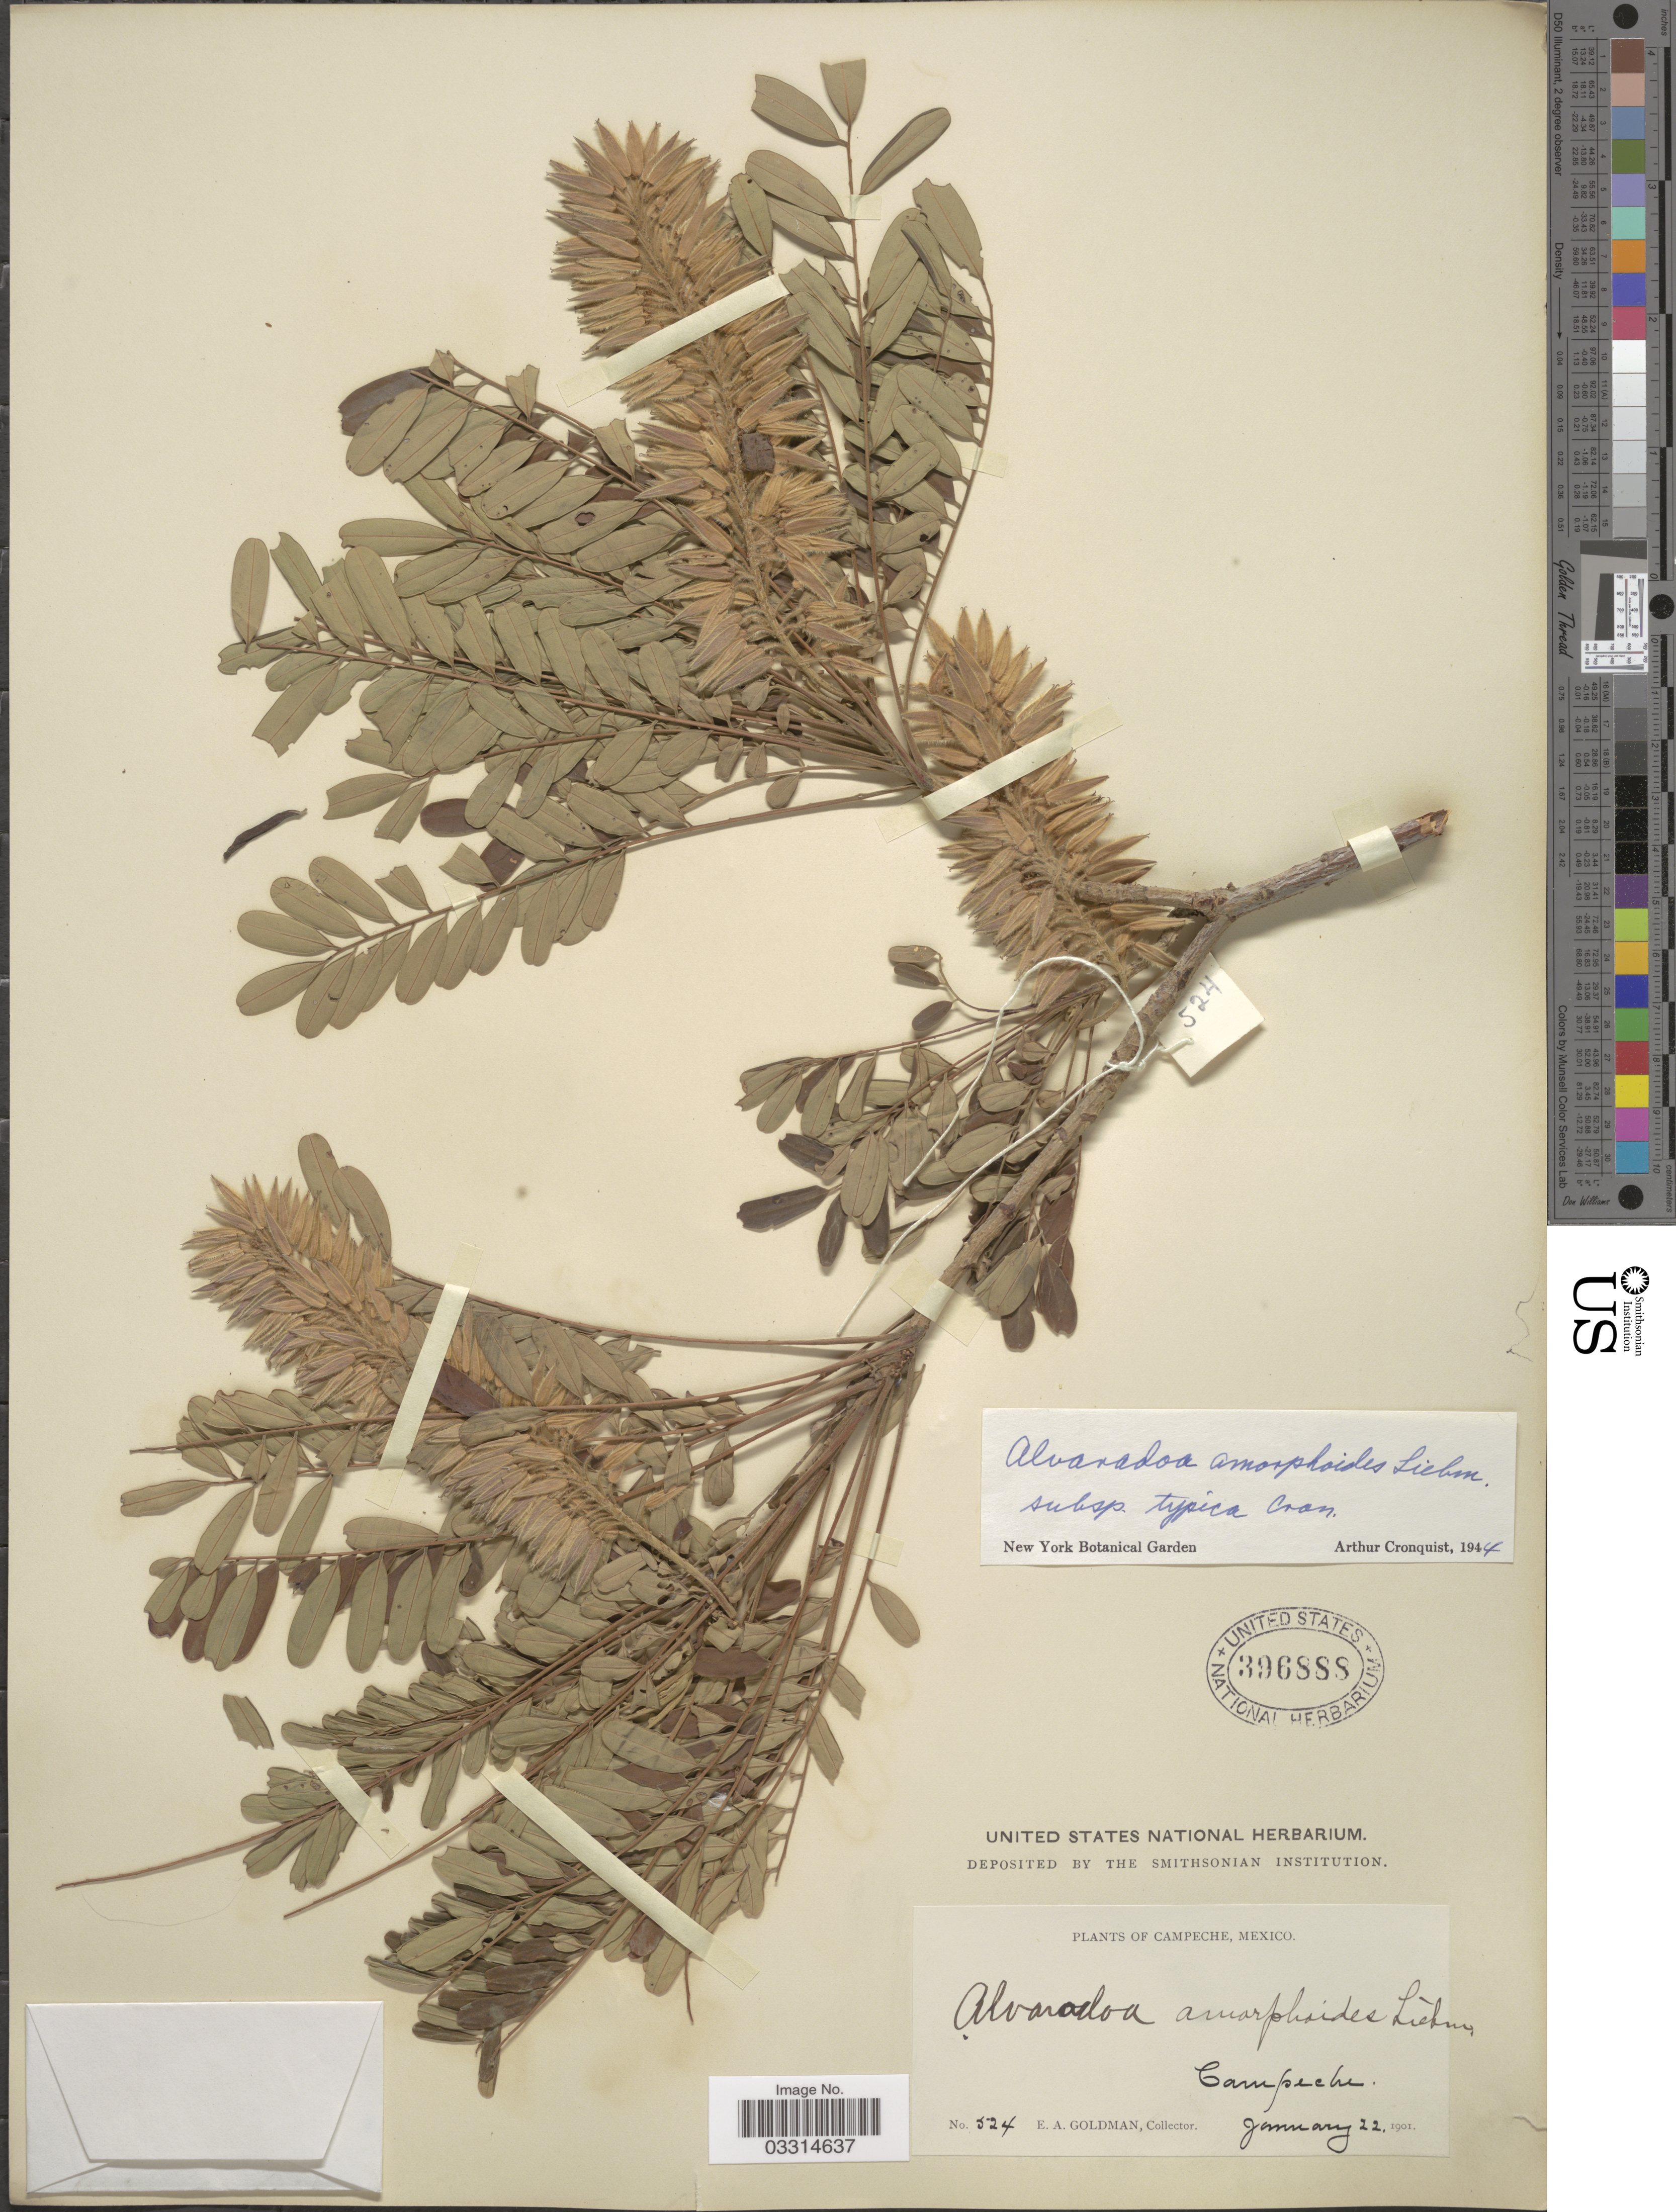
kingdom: Plantae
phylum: Tracheophyta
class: Magnoliopsida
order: Picramniales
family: Picramniaceae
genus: Alvaradoa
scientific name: Alvaradoa amorphoides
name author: Liebm.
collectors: E. A. Goldman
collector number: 524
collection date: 1901-01-22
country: Mexico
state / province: Campeche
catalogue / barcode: US 396888